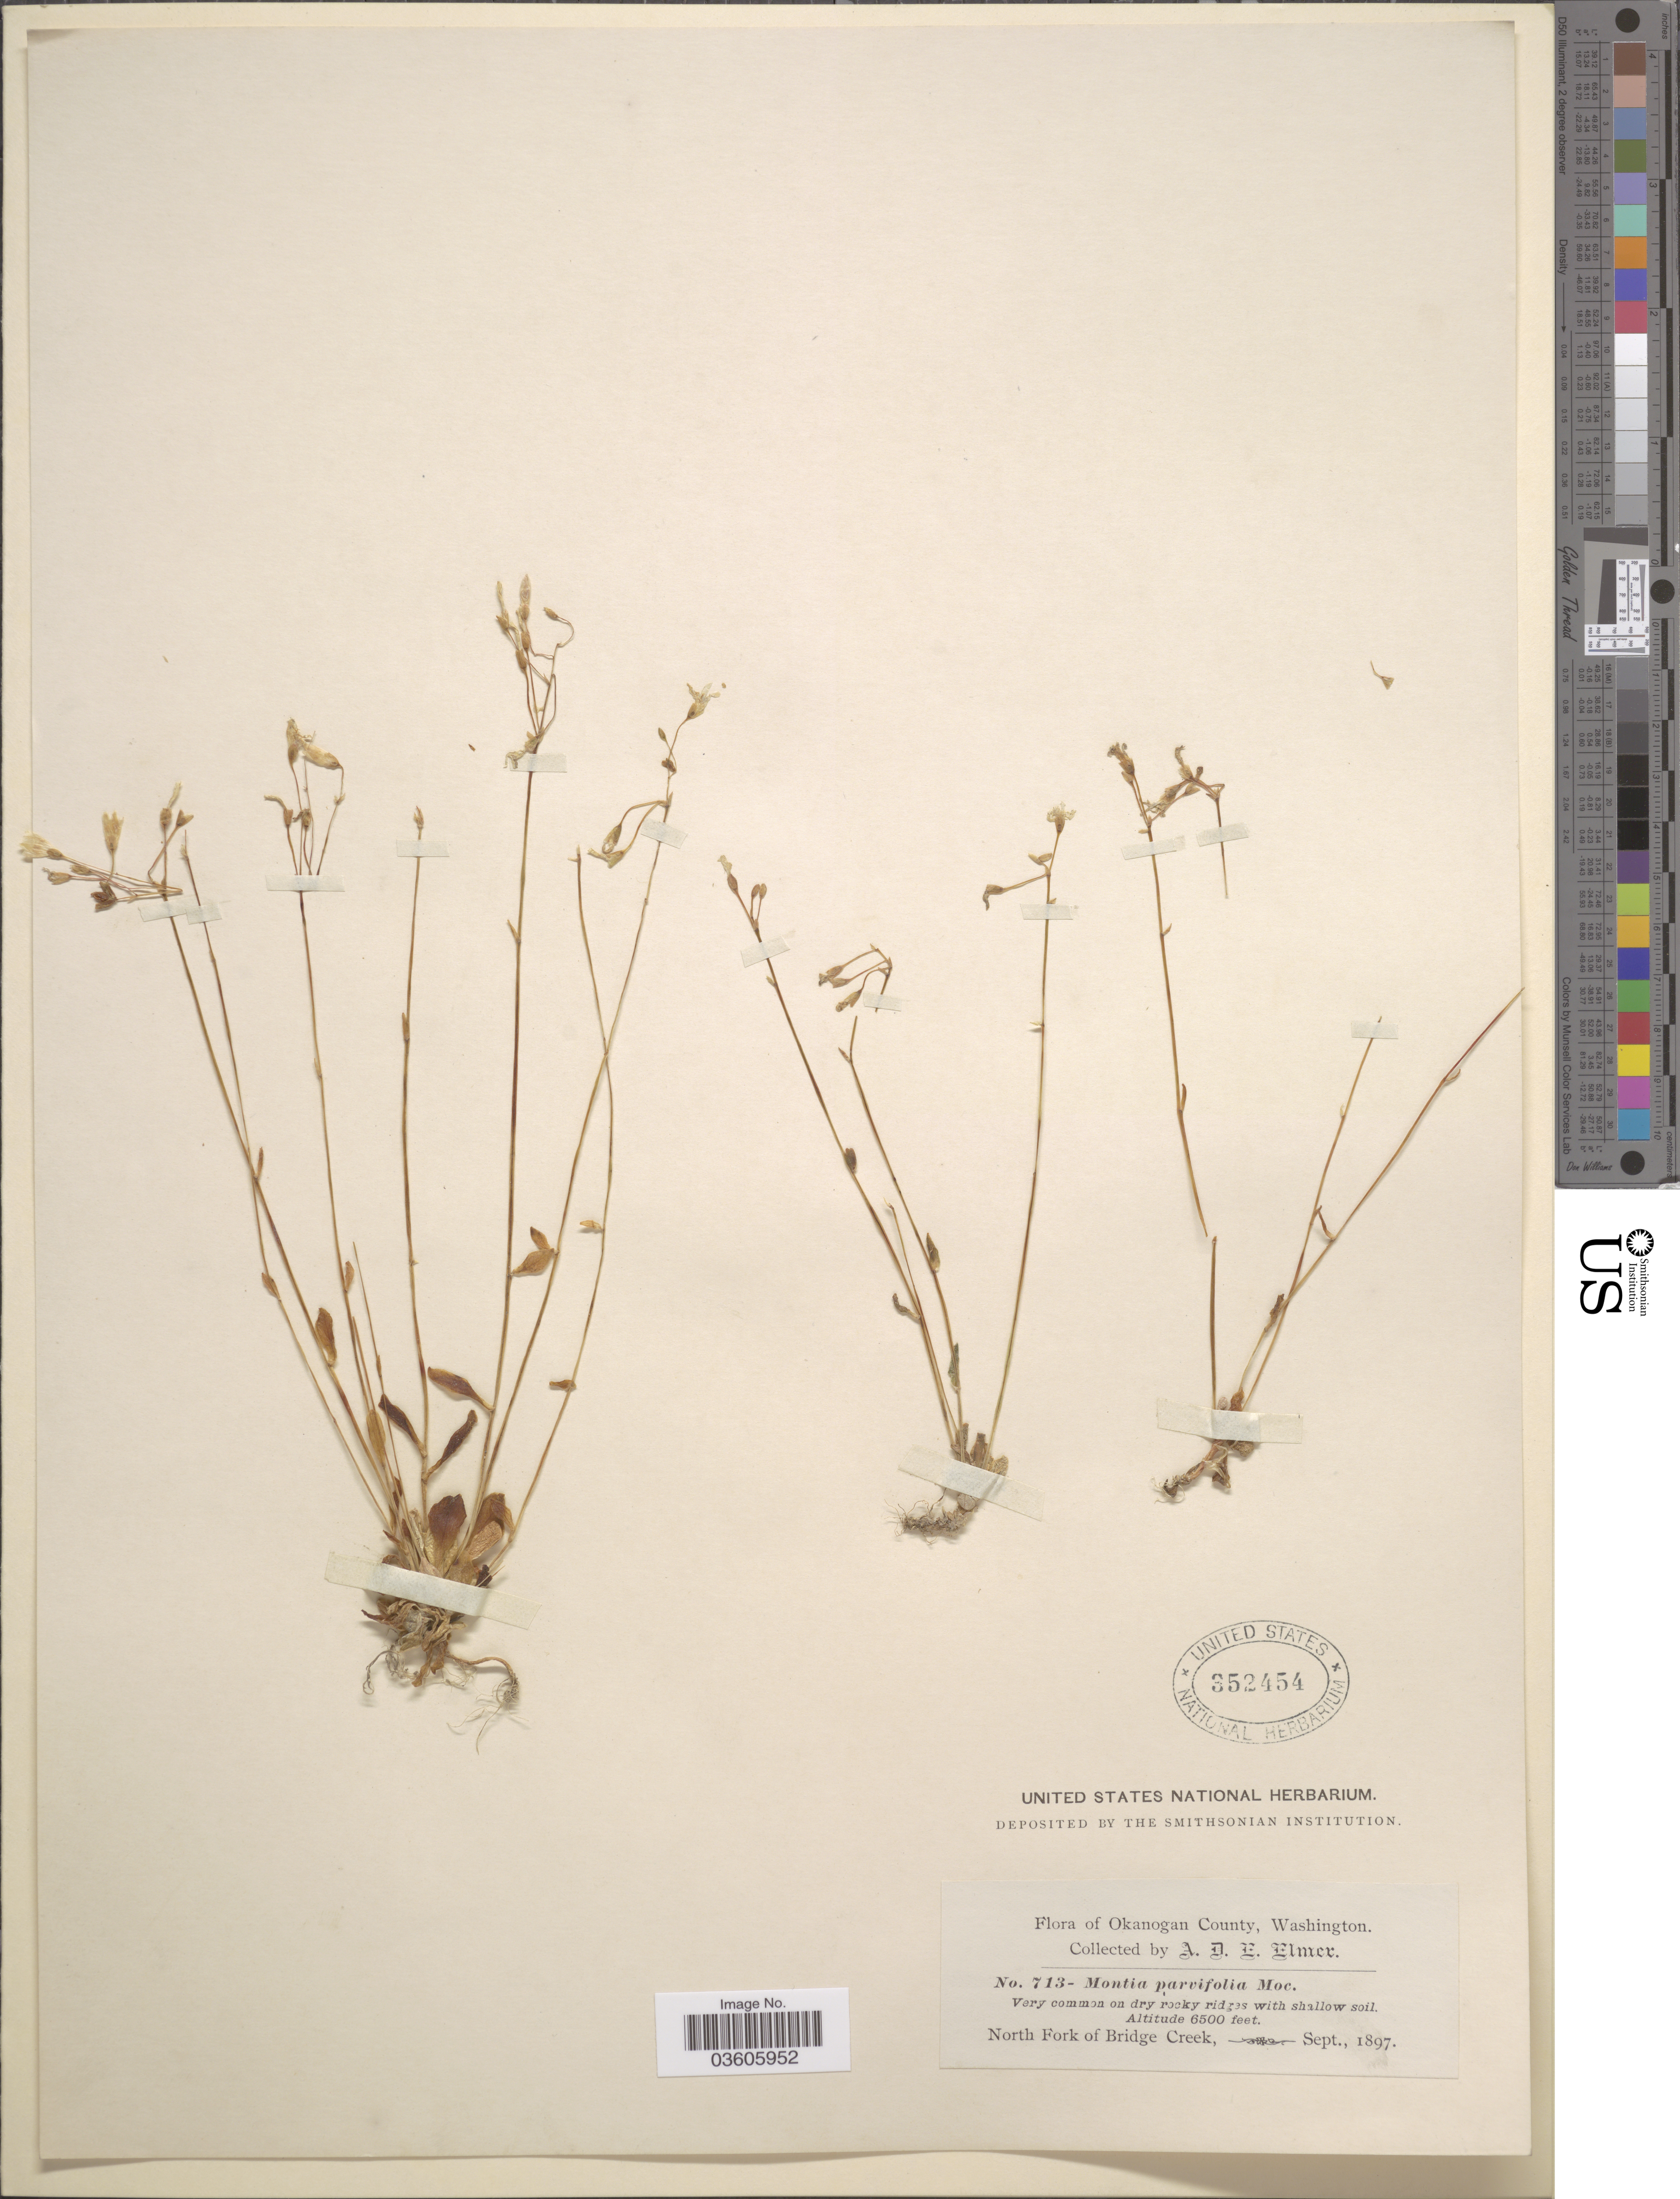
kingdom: Plantae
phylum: Tracheophyta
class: Magnoliopsida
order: Caryophyllales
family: Montiaceae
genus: Montia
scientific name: Montia parvifolia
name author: (Moc. ex DC.) Greene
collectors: A. D. E. Elmer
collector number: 713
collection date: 1897-09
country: United States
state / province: Washington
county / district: Okanogan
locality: Okanogan County. North Fork of Bridge Creek.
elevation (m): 1981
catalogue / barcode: US 352454